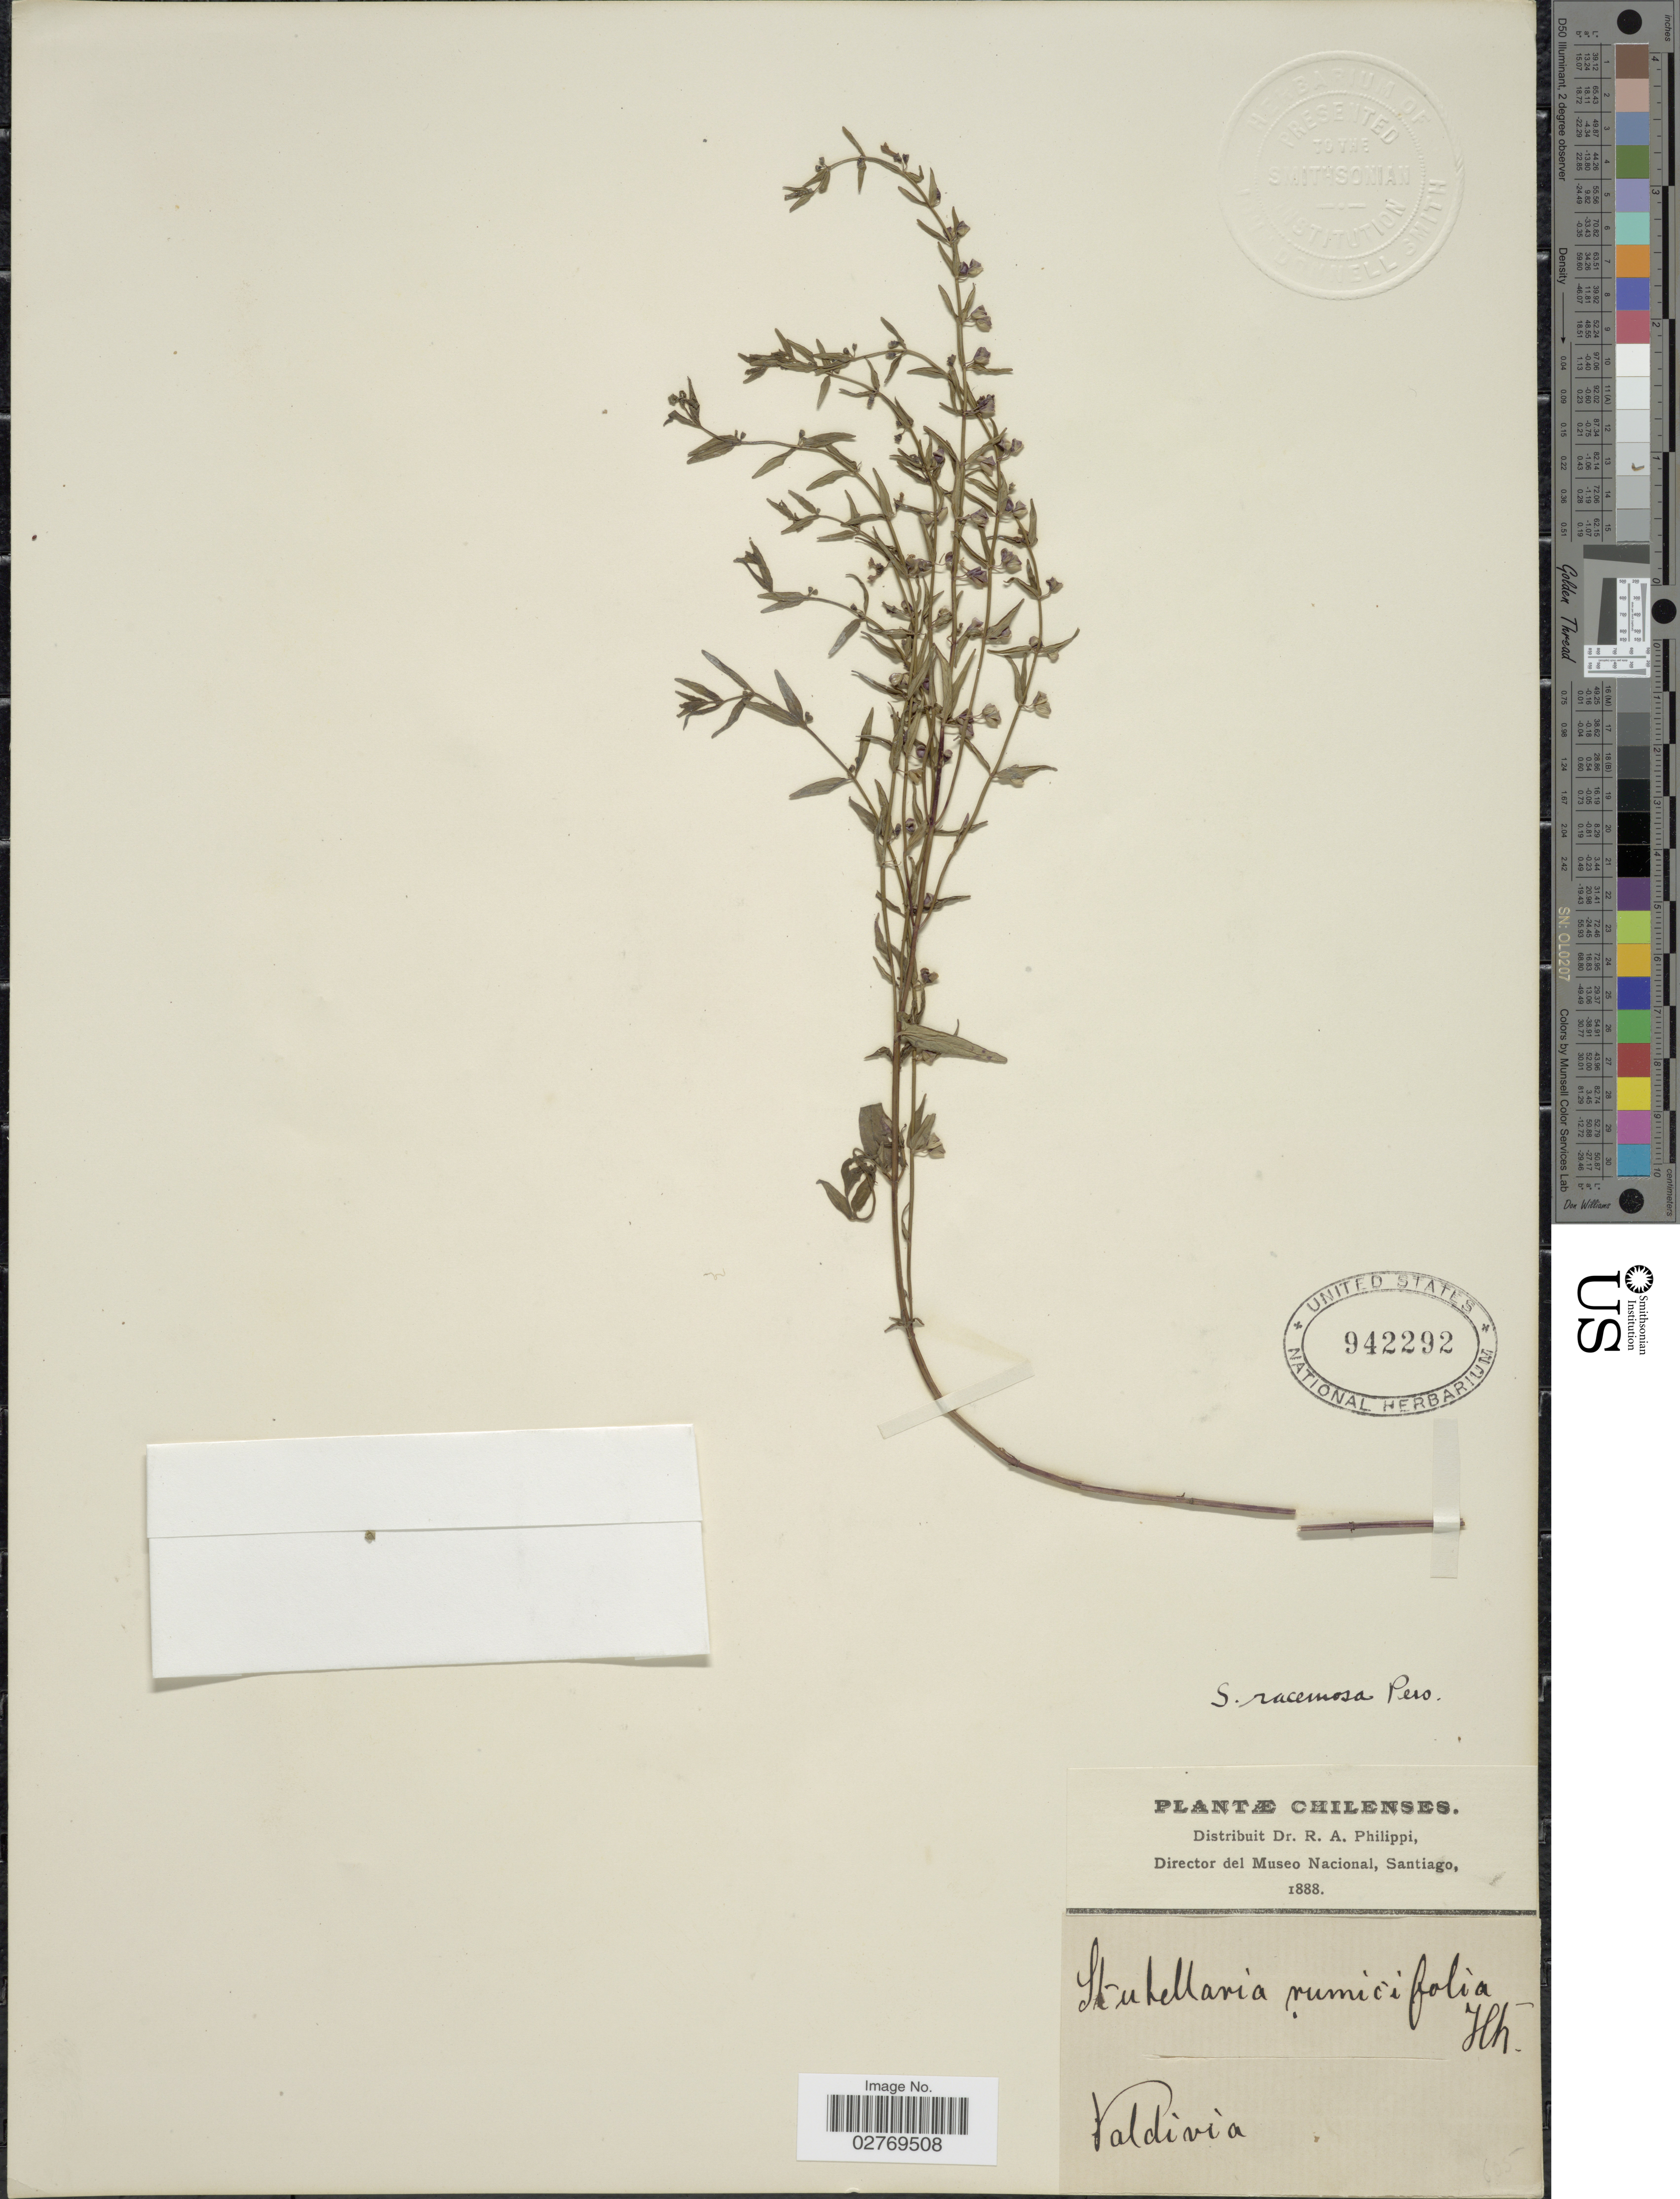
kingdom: Plantae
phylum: Tracheophyta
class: Magnoliopsida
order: Lamiales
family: Lamiaceae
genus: Scutellaria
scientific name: Scutellaria racemosa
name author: Pers.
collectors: R. A. Philippi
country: Chile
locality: Valdivia.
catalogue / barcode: US 942292